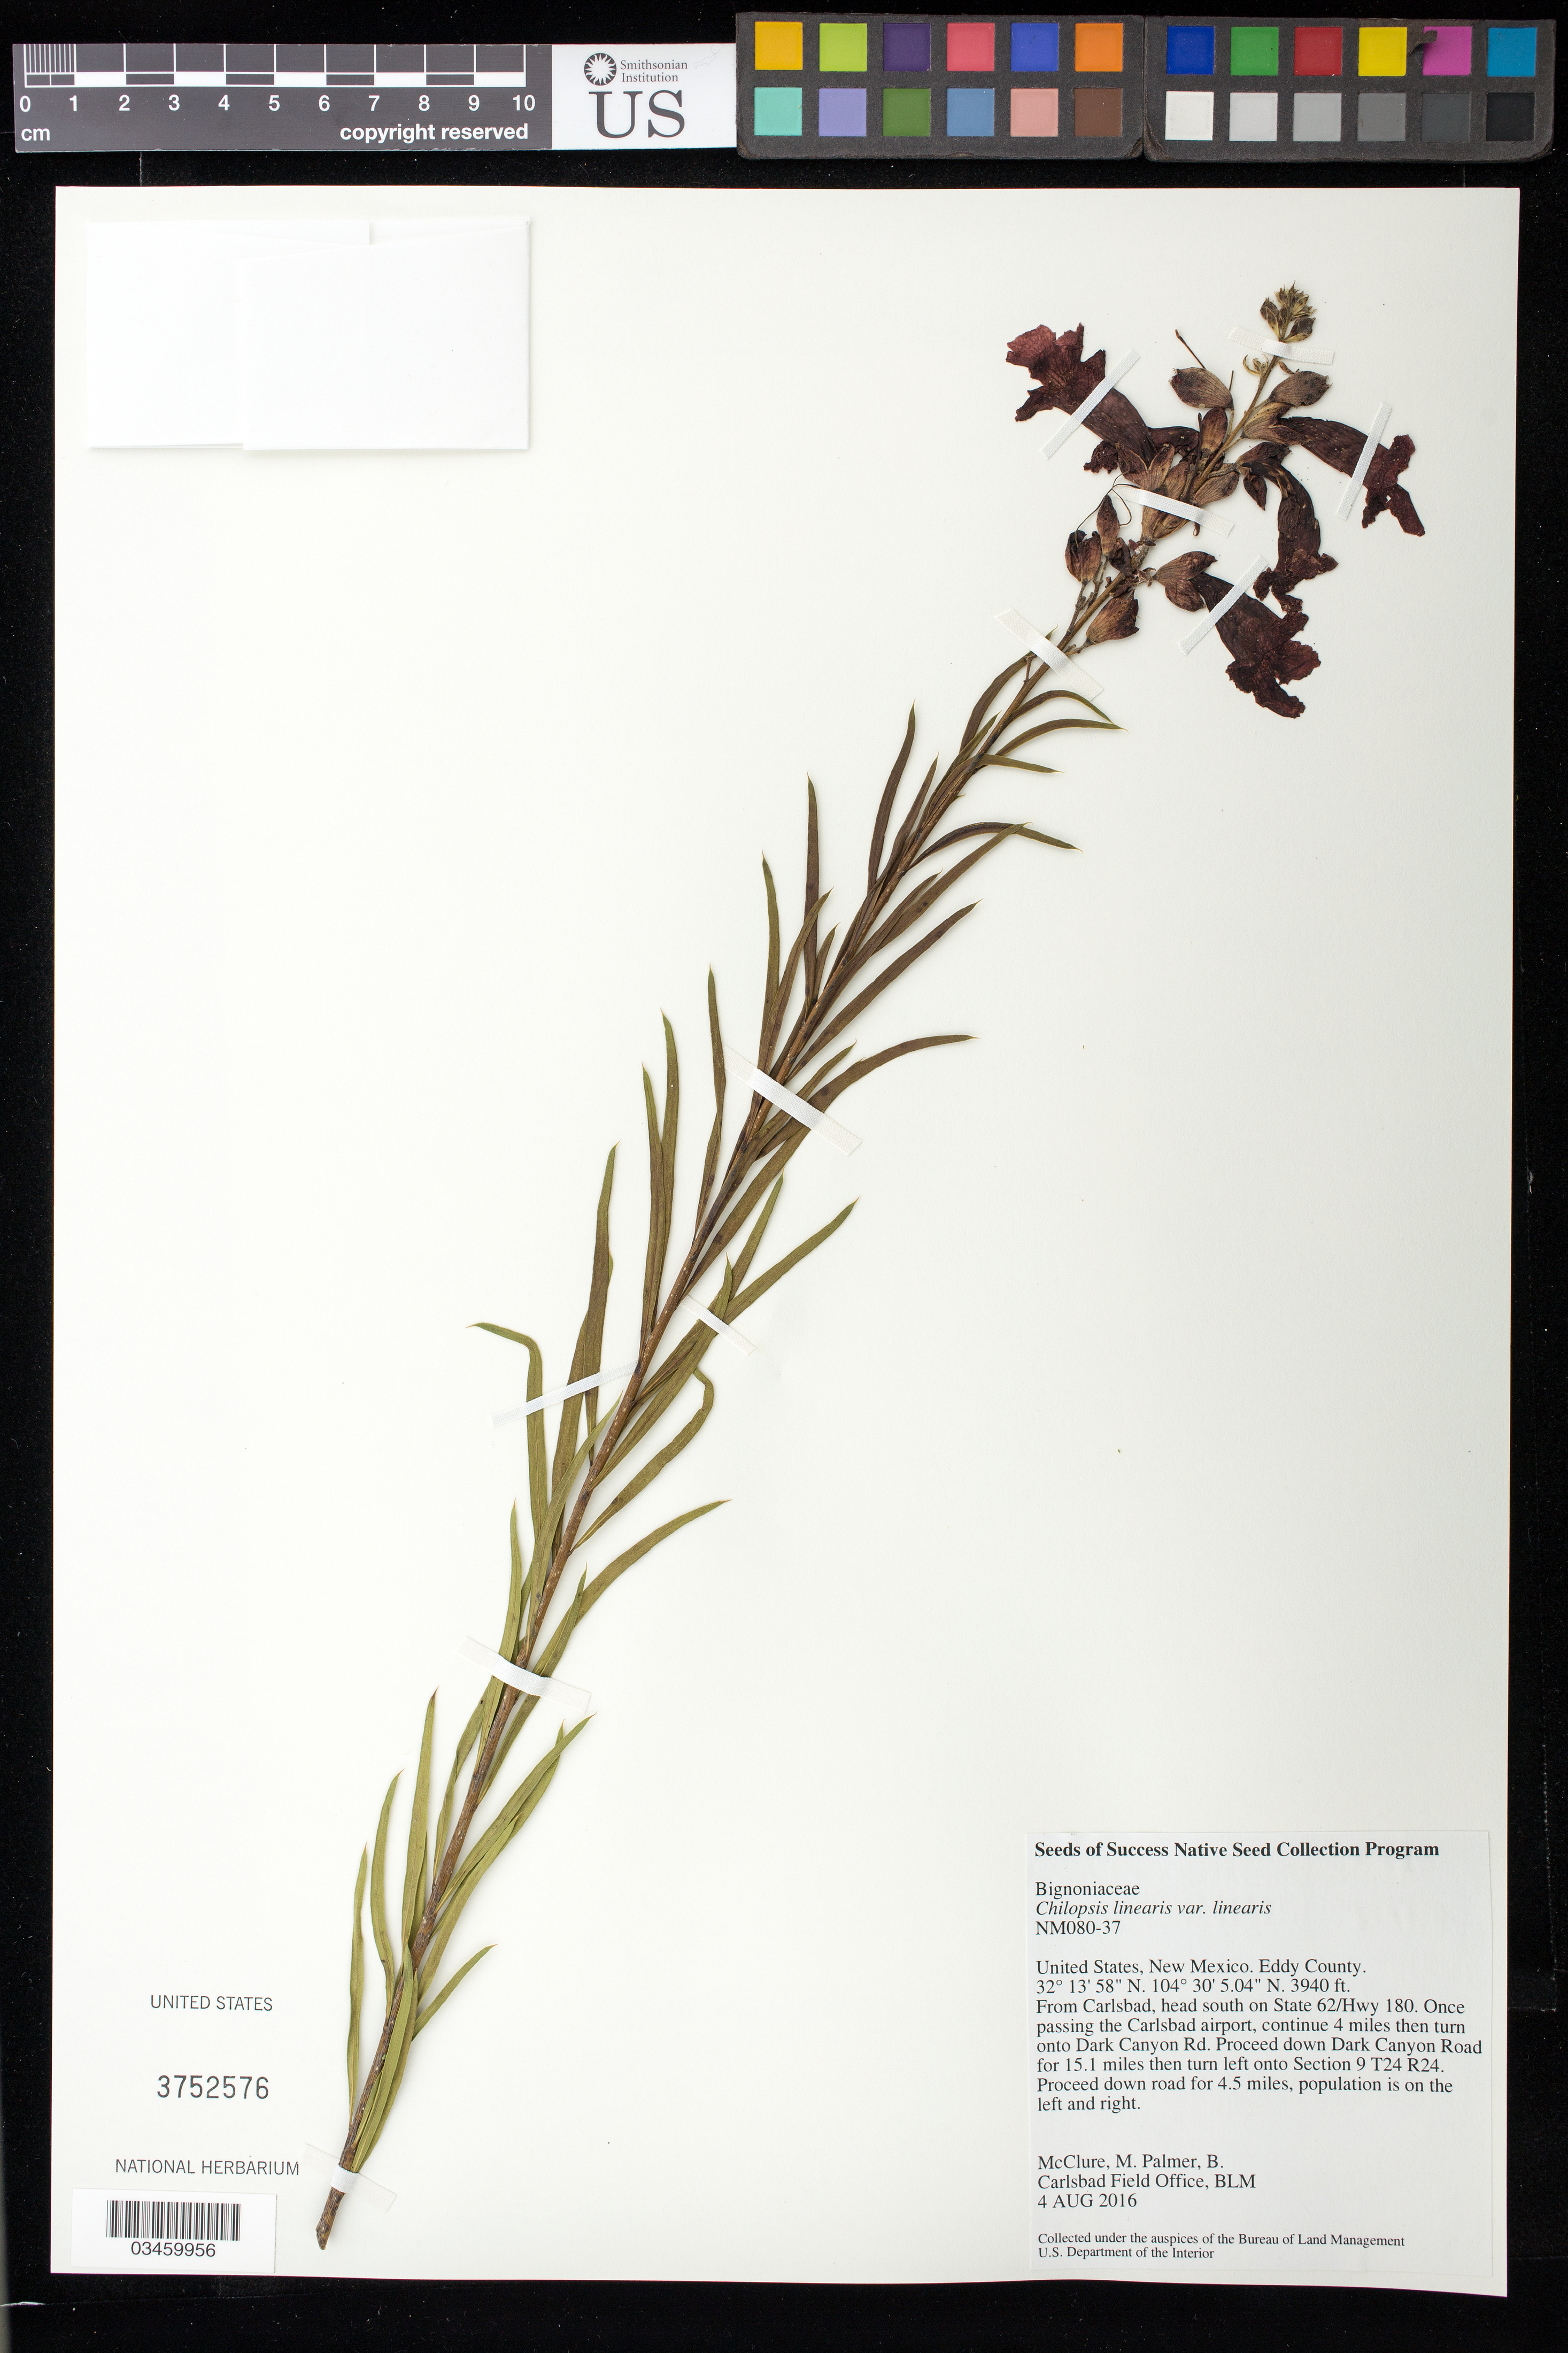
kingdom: Plantae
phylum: Tracheophyta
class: Magnoliopsida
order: Lamiales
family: Bignoniaceae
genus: Chilopsis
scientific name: Chilopsis linearis var. linearis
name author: (Cav.) Sweet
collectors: M. McClure & B. Palmer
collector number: NM080-37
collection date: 2016-08-04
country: United States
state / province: New Mexico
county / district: Eddy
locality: Dark Canyon Rd.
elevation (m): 1201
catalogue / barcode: US 3752576